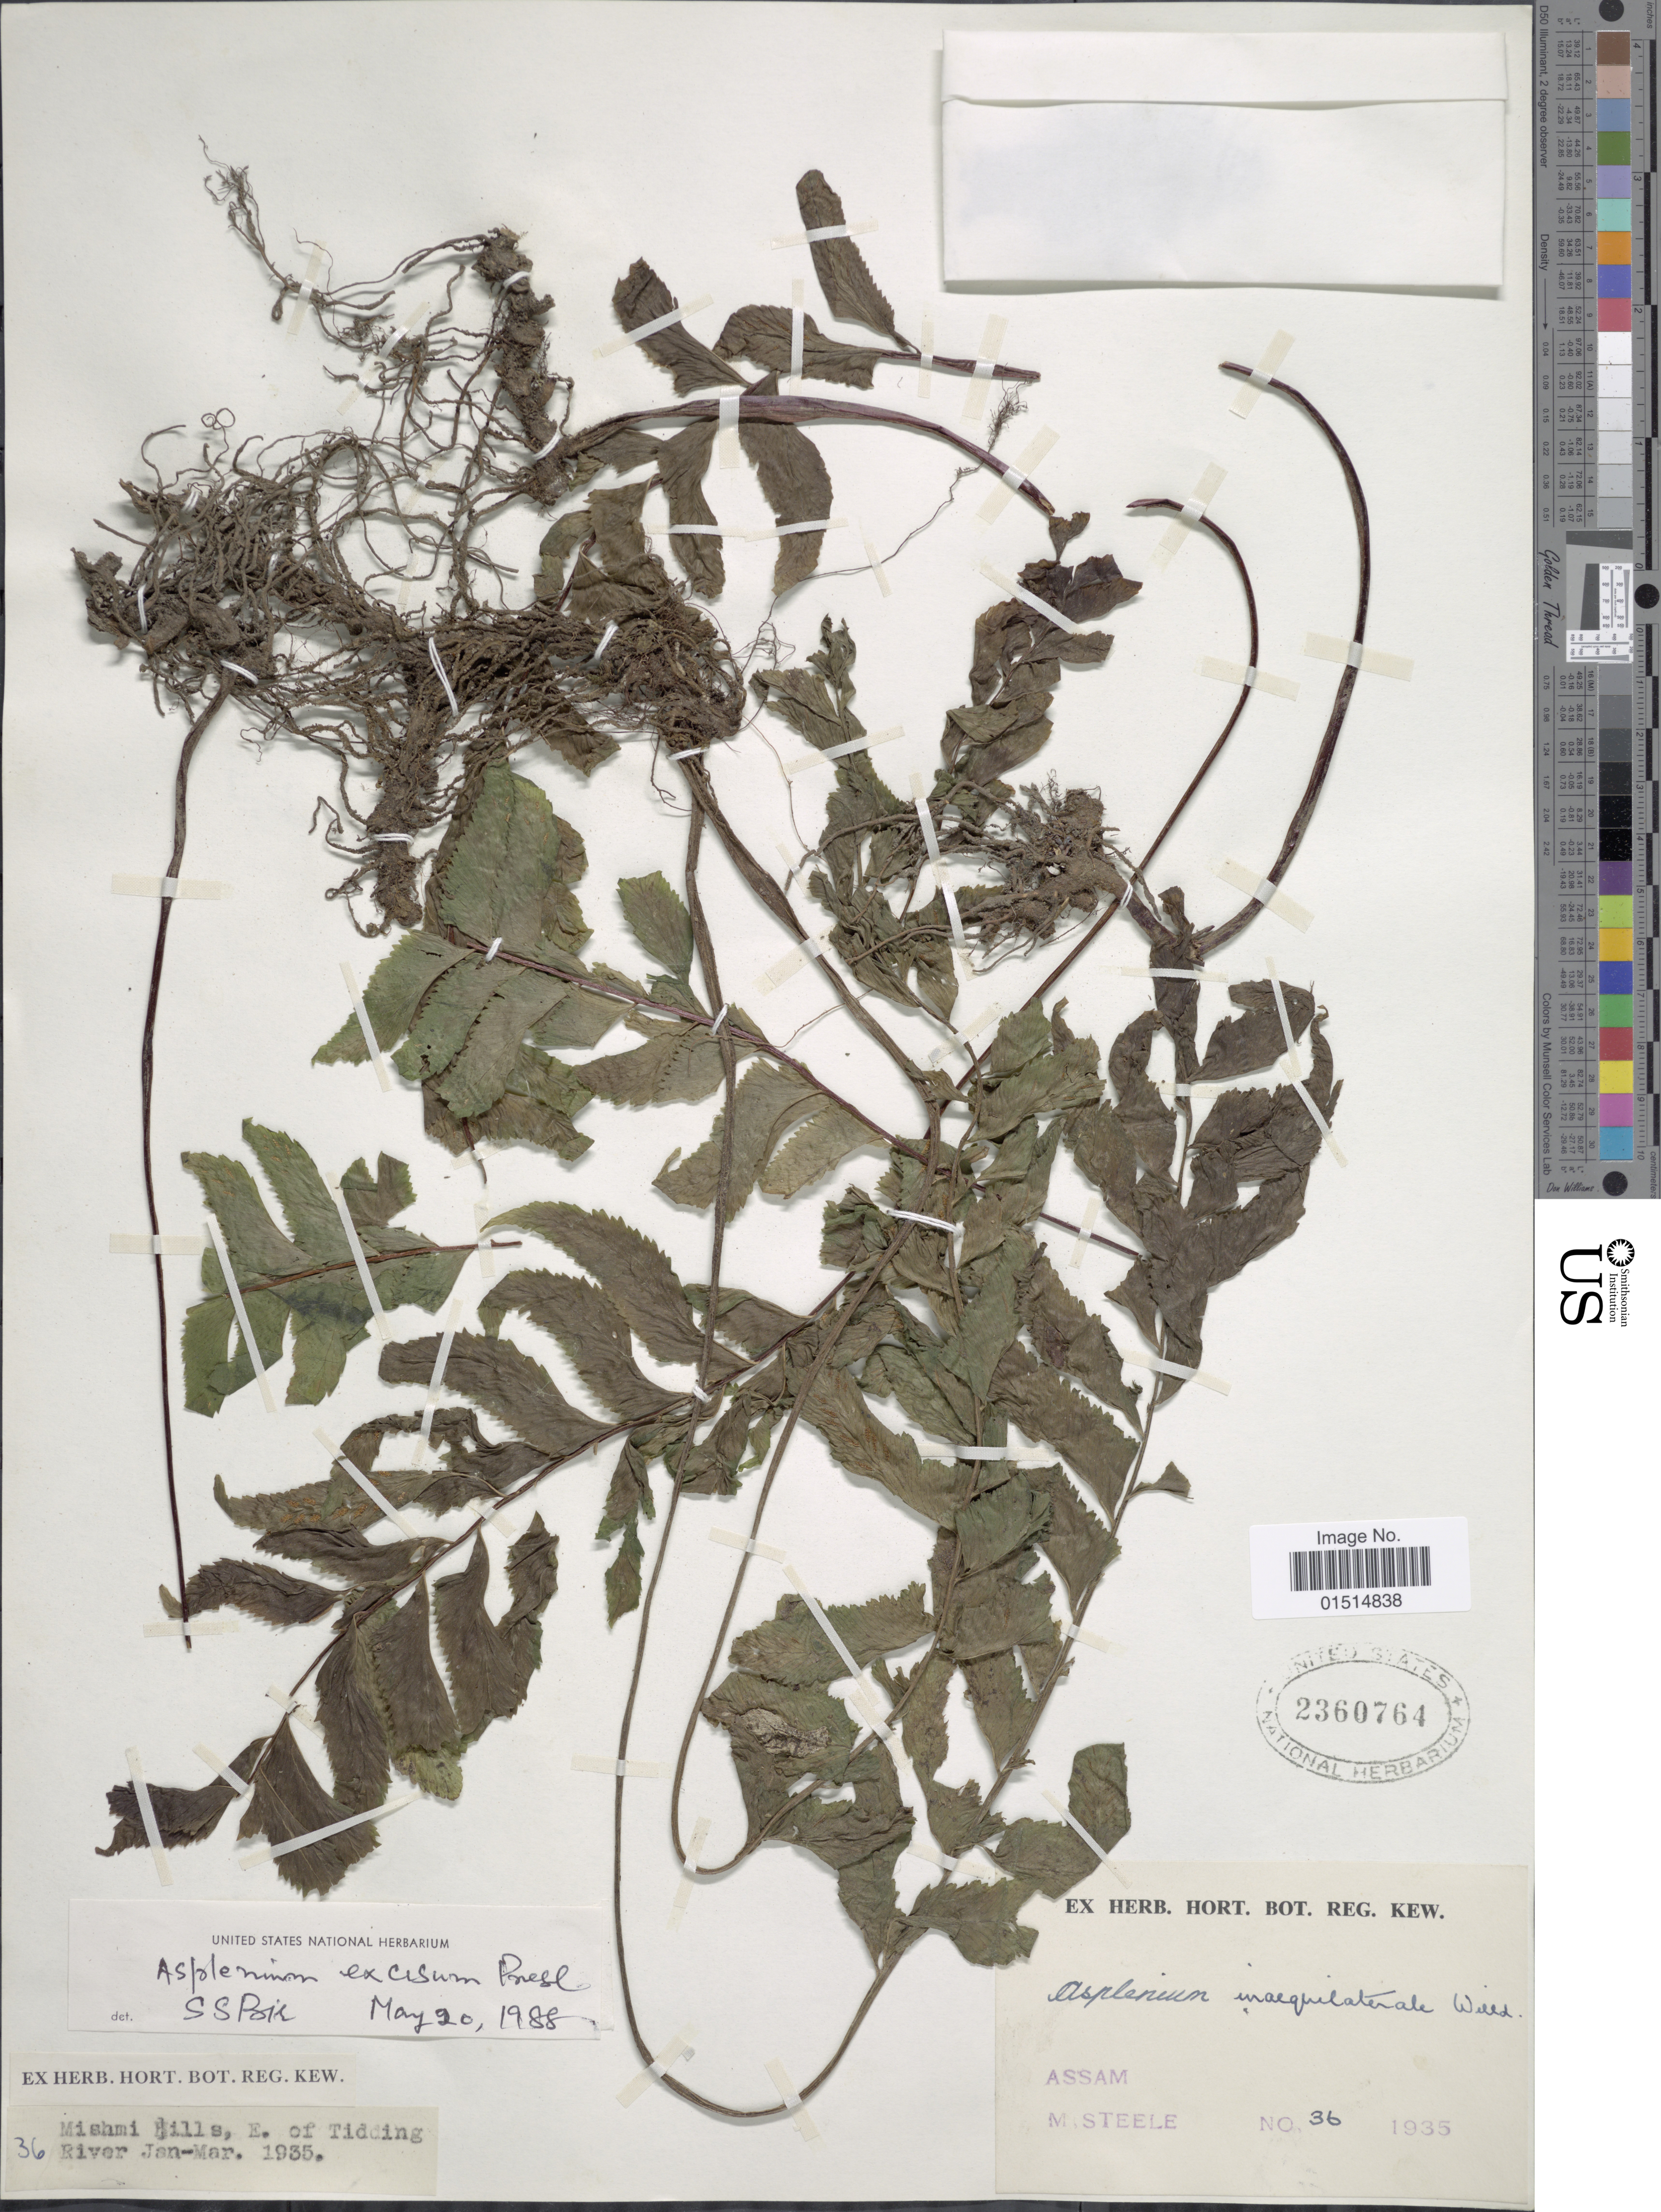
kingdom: Plantae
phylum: Tracheophyta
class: Polypodiopsida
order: Polypodiales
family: Aspleniaceae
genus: Hymenasplenium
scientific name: Hymenasplenium excisum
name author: C. Presl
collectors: E. Steele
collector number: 36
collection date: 1935-01/1935-03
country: India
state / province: Assam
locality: Mishmi Jills, E. of Tidding River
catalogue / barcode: US 2360764